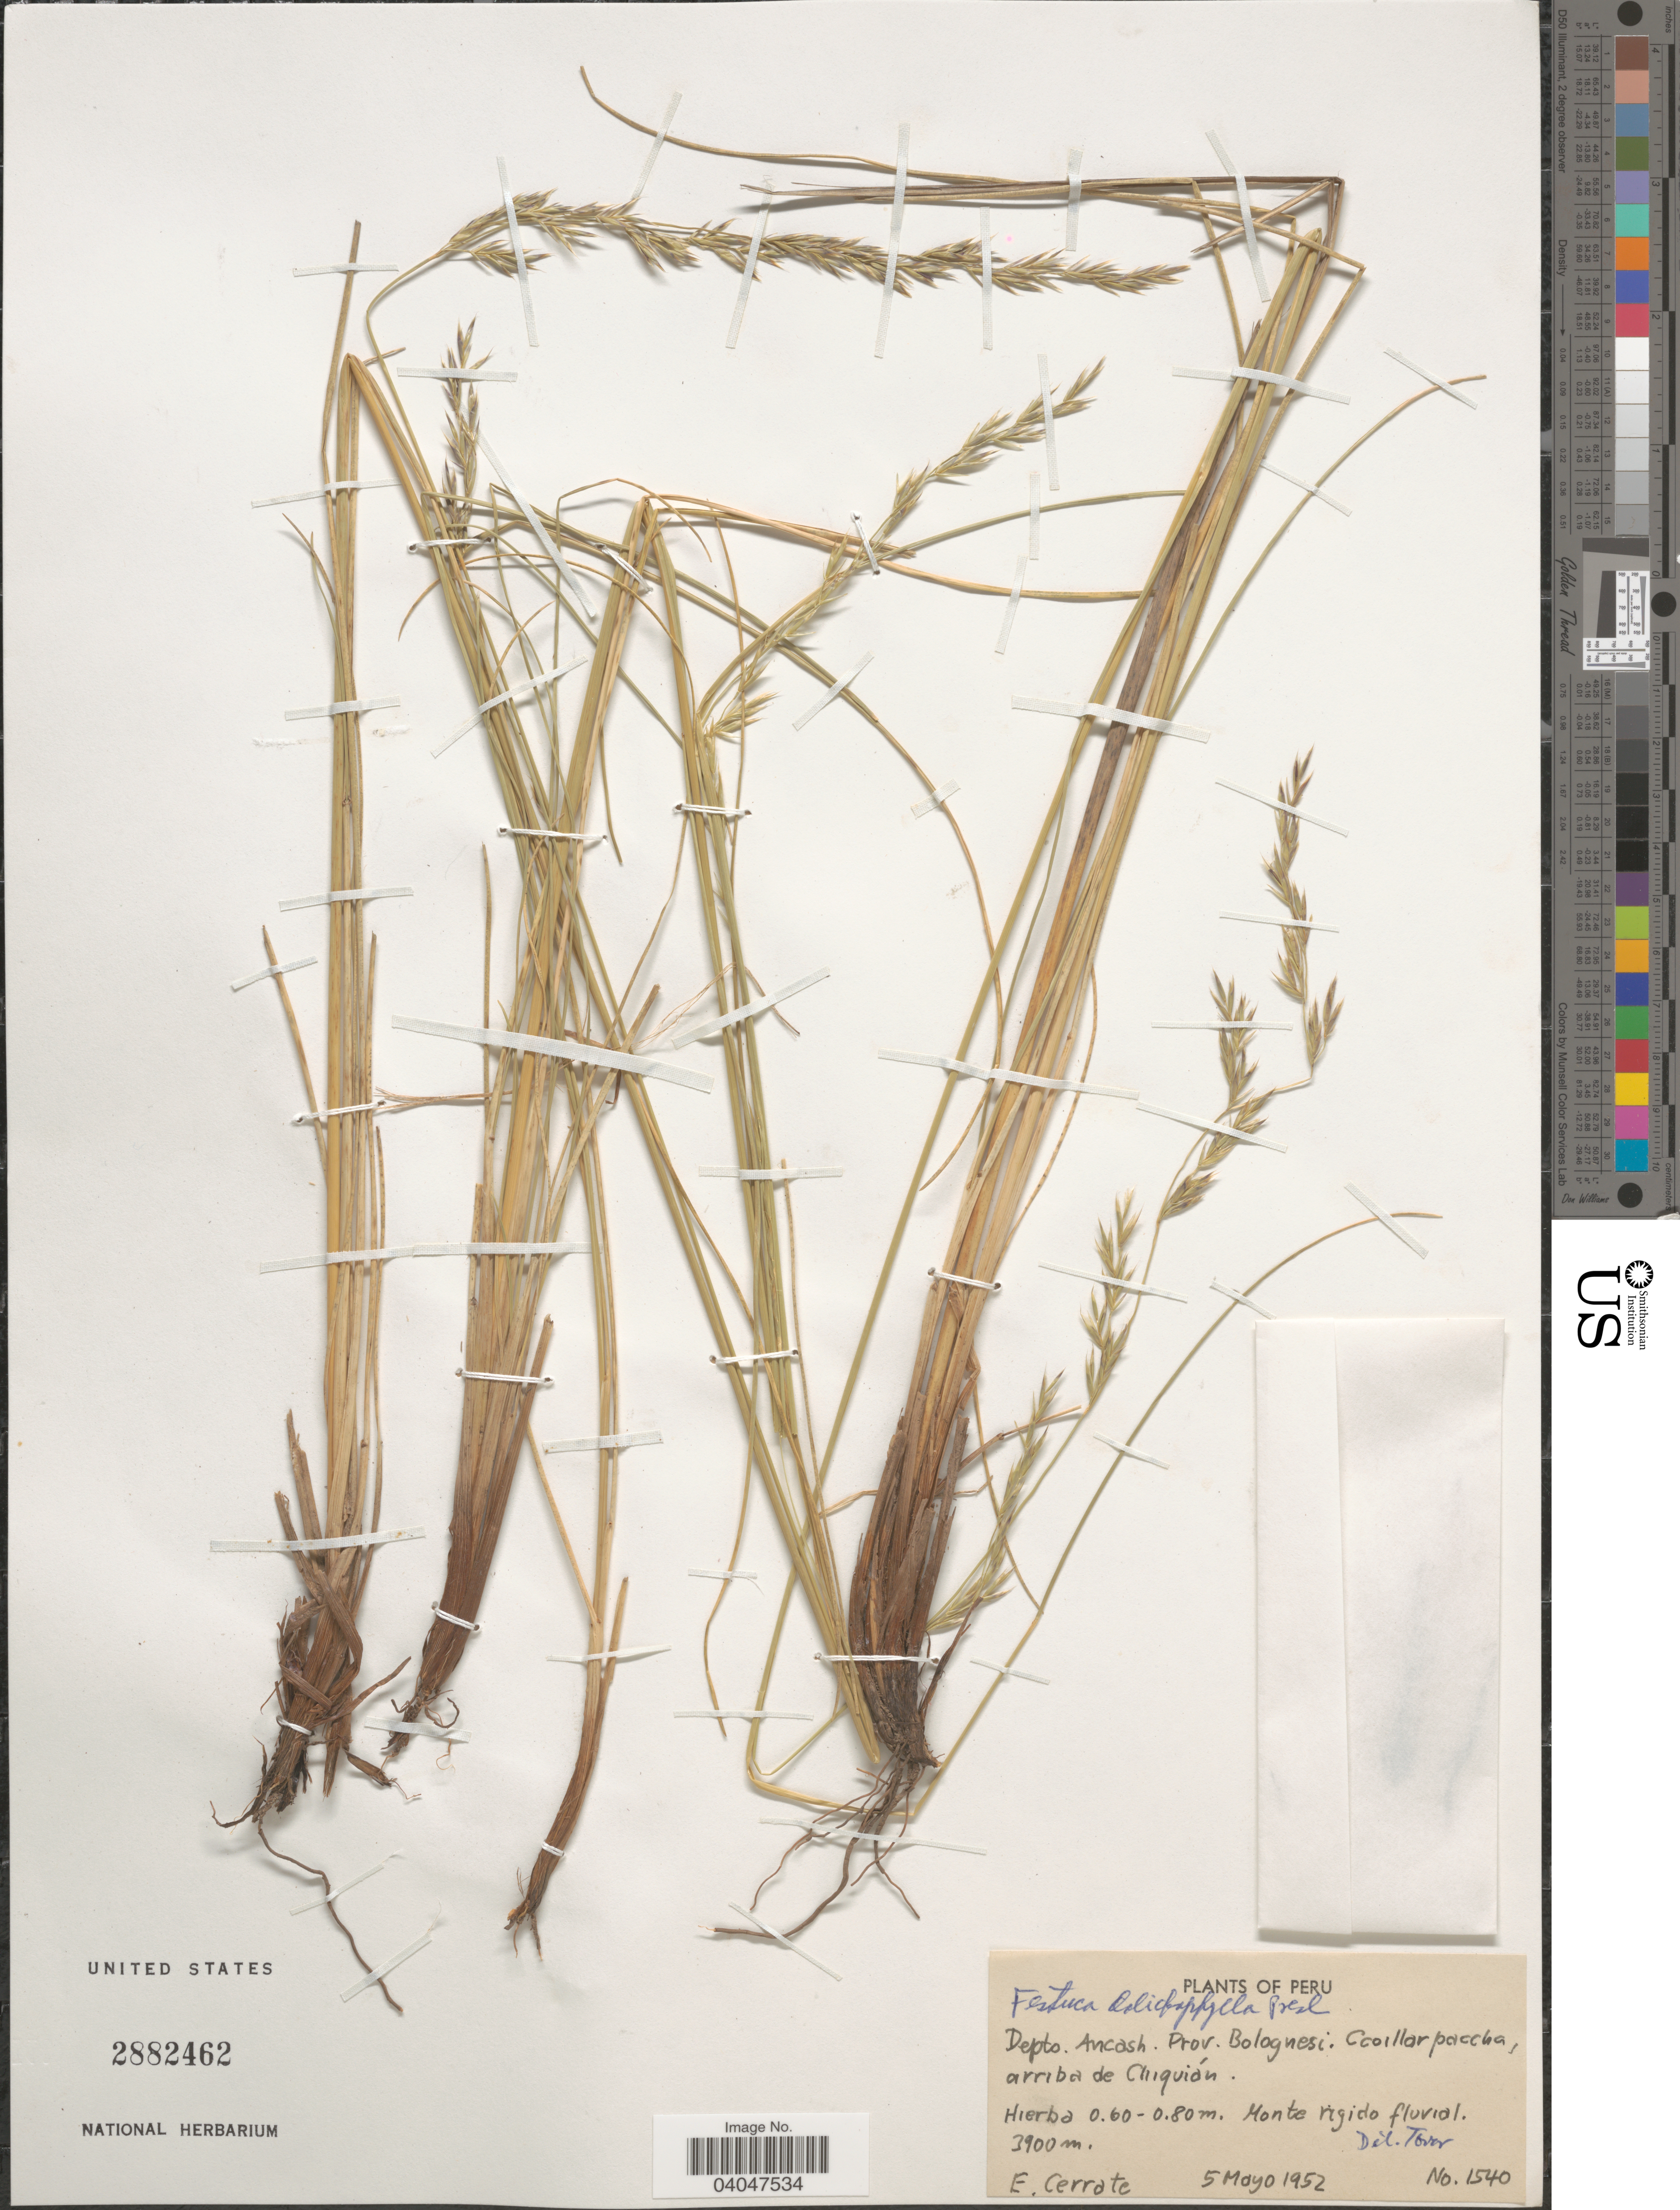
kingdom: Plantae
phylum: Tracheophyta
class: Liliopsida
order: Poales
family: Poaceae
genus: Festuca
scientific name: Festuca dolichophylla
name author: J. Presl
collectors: E. Cerrate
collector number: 1540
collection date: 1952-05-05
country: Peru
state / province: Ancash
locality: Depto. Ancash. Prov. Bolognesi. Ccoillar paccha, arriba de Chiquián.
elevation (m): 3900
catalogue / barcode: US 2882462